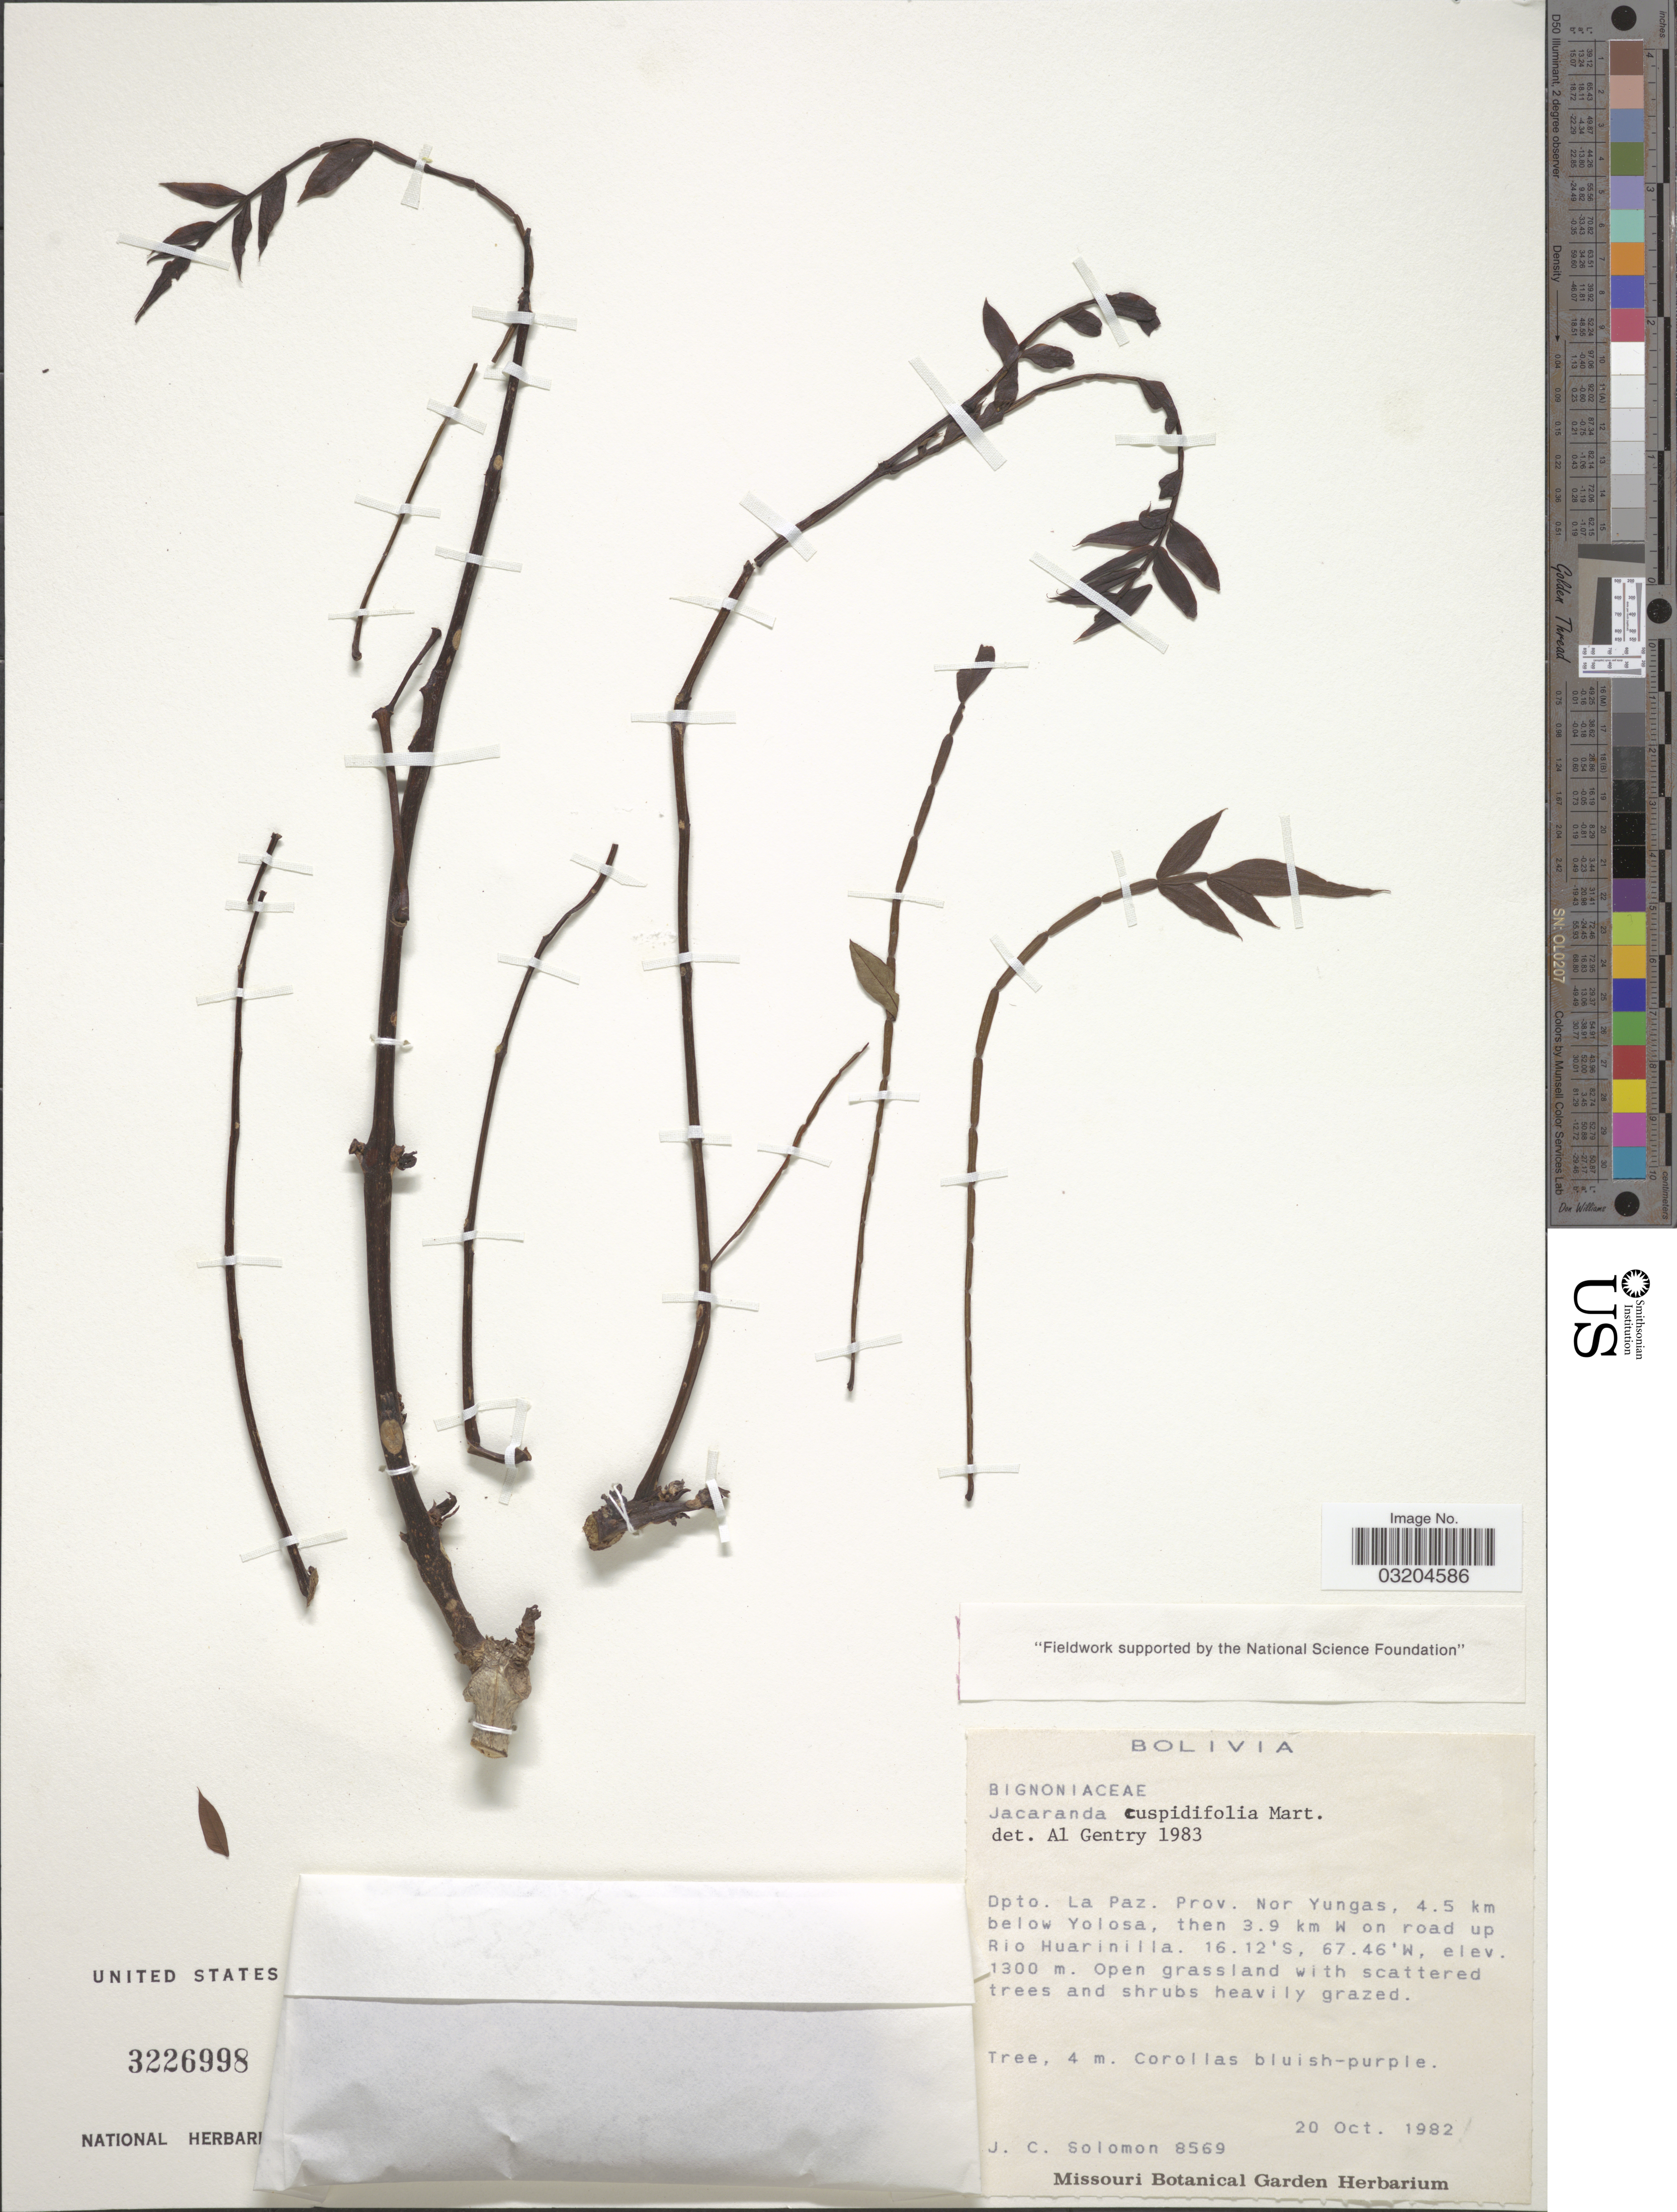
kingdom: Plantae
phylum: Tracheophyta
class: Magnoliopsida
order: Lamiales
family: Bignoniaceae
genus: Jacaranda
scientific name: Jacaranda cuspidifolia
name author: Mart.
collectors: J. C. Solomon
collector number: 8569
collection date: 1982-10-20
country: Bolivia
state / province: La Paz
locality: Dpto. La Paz. Prov. Nor Yungas, 4.5 km below Yolosa, then 3.9 km W on road up Rio Huarinilla.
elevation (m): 1300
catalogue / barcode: US 3226998